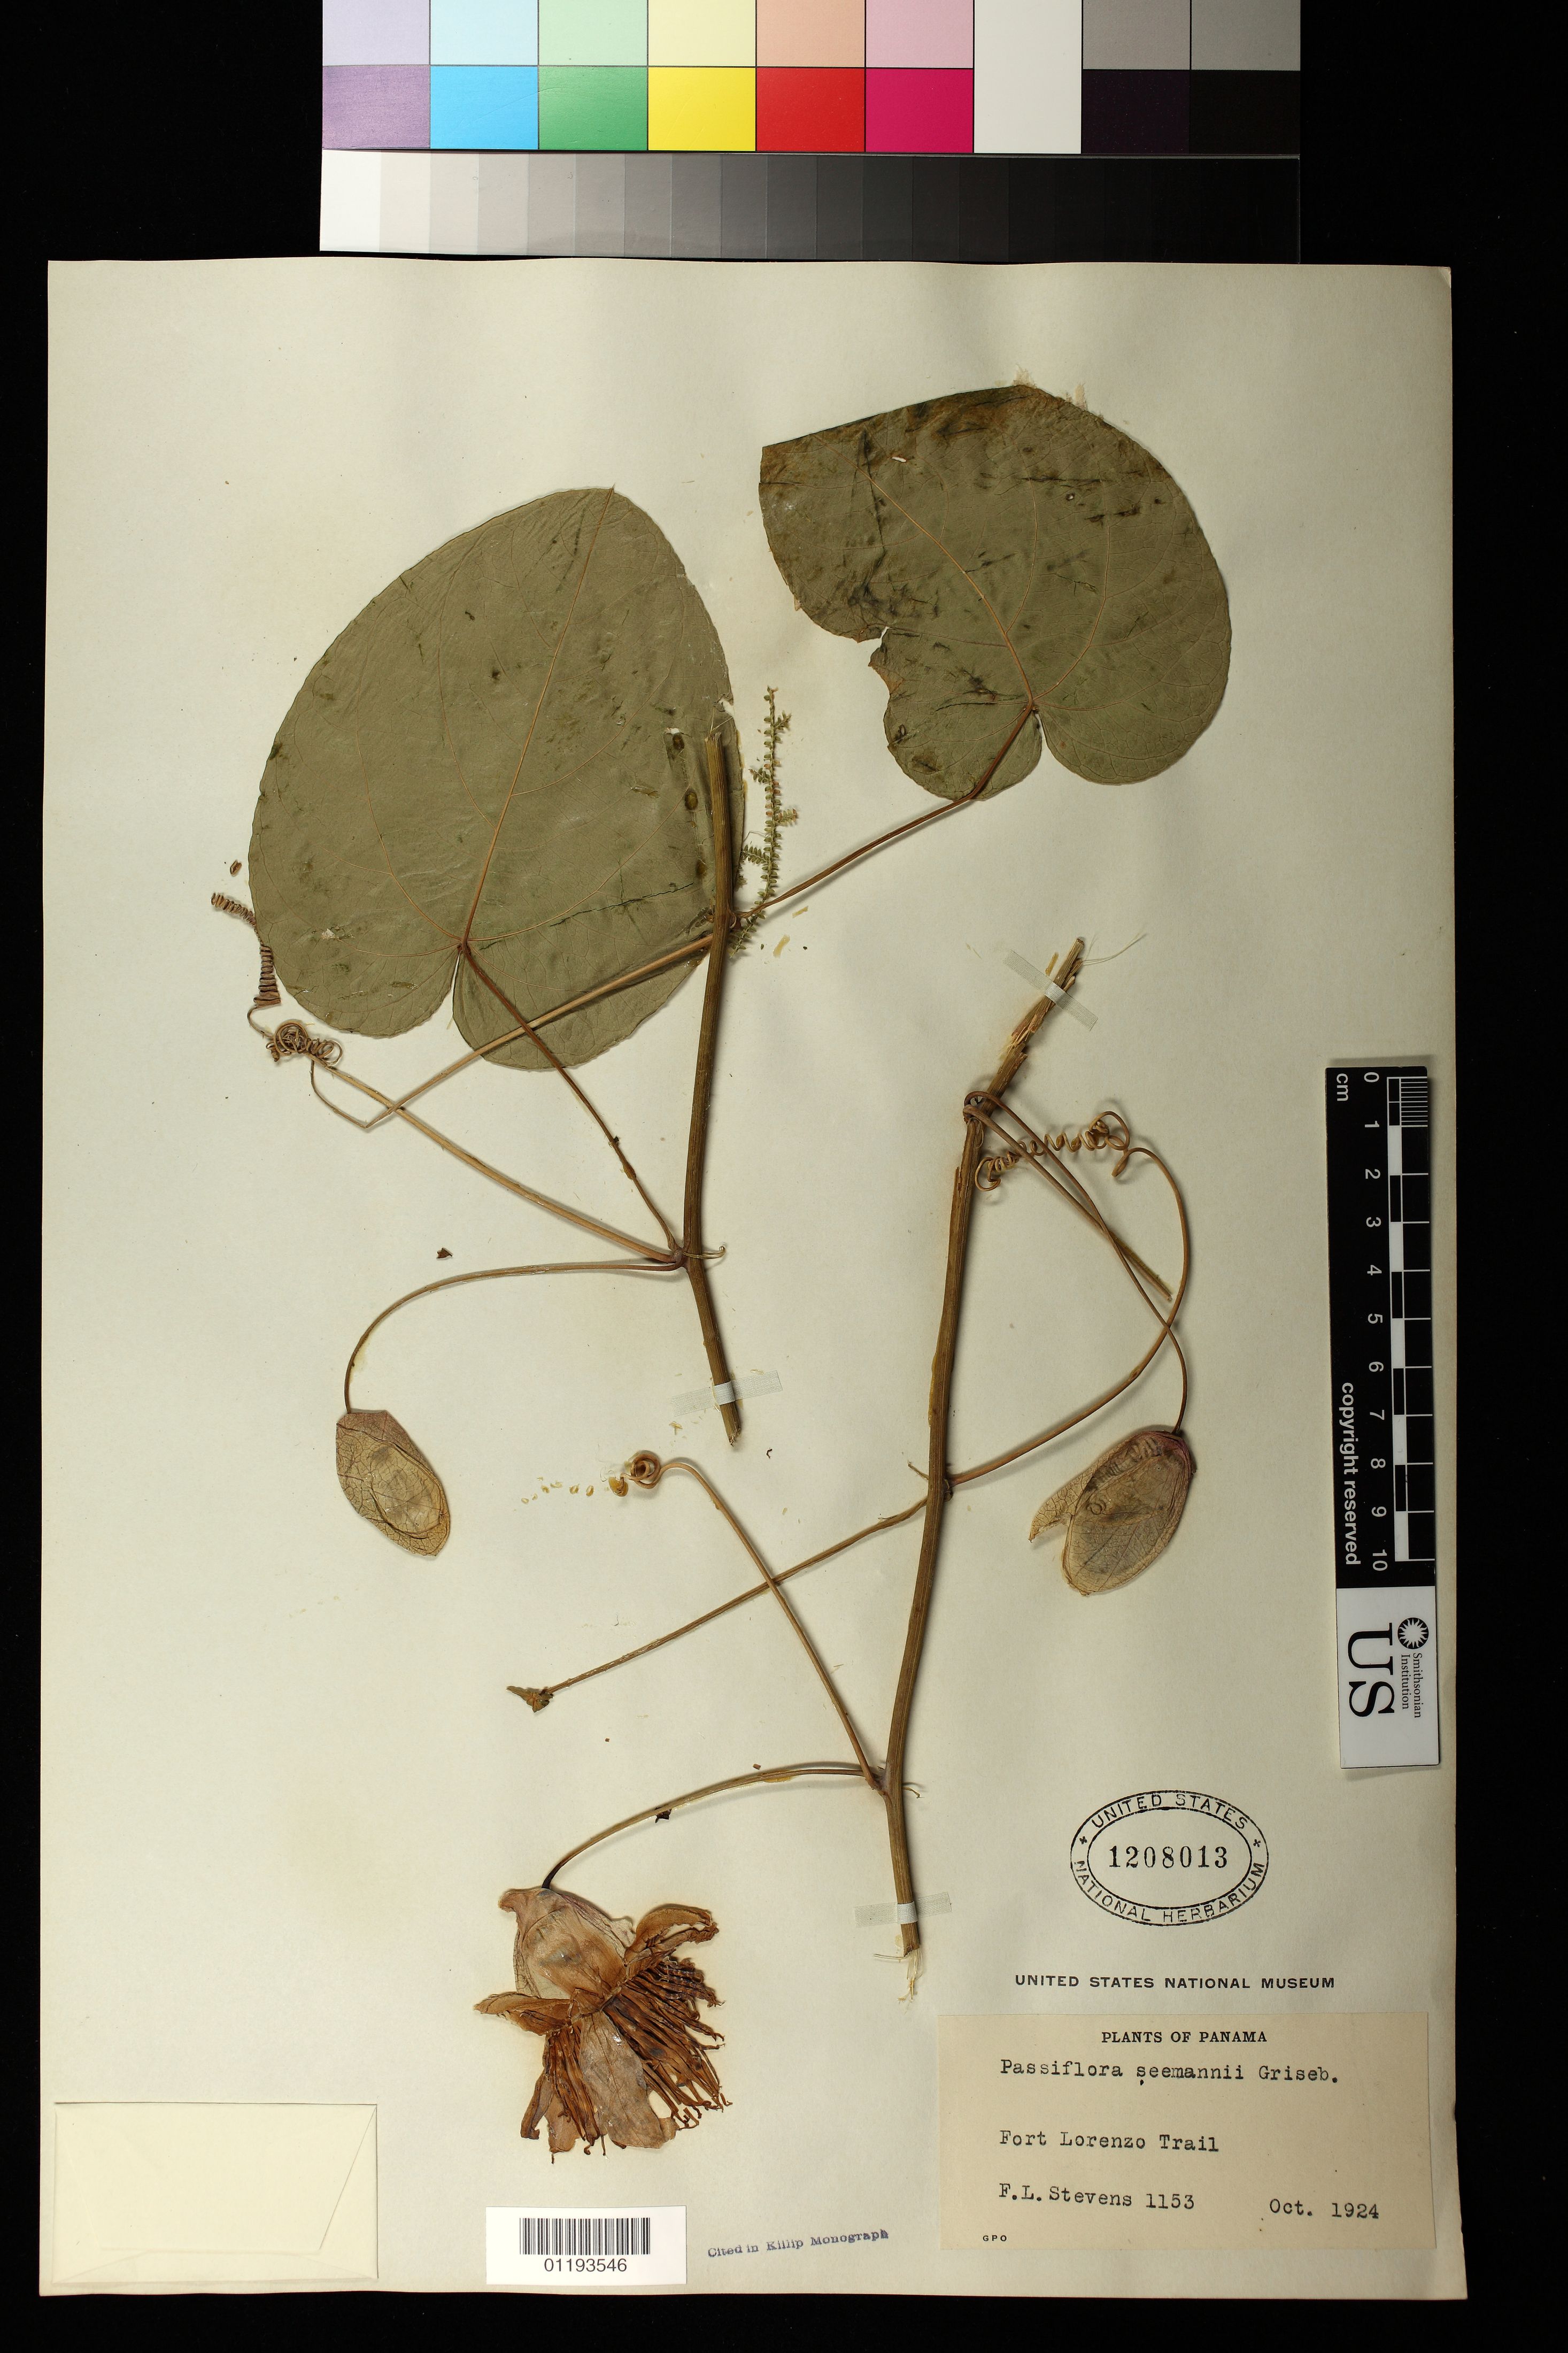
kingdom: Plantae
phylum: Tracheophyta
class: Magnoliopsida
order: Malpighiales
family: Passifloraceae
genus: Passiflora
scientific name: Passiflora seemannii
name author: Griseb.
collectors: F. L. Stevens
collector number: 1153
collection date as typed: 1924-10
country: Panama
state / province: Colón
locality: Fort Lorenzo Trail.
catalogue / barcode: US 1208013